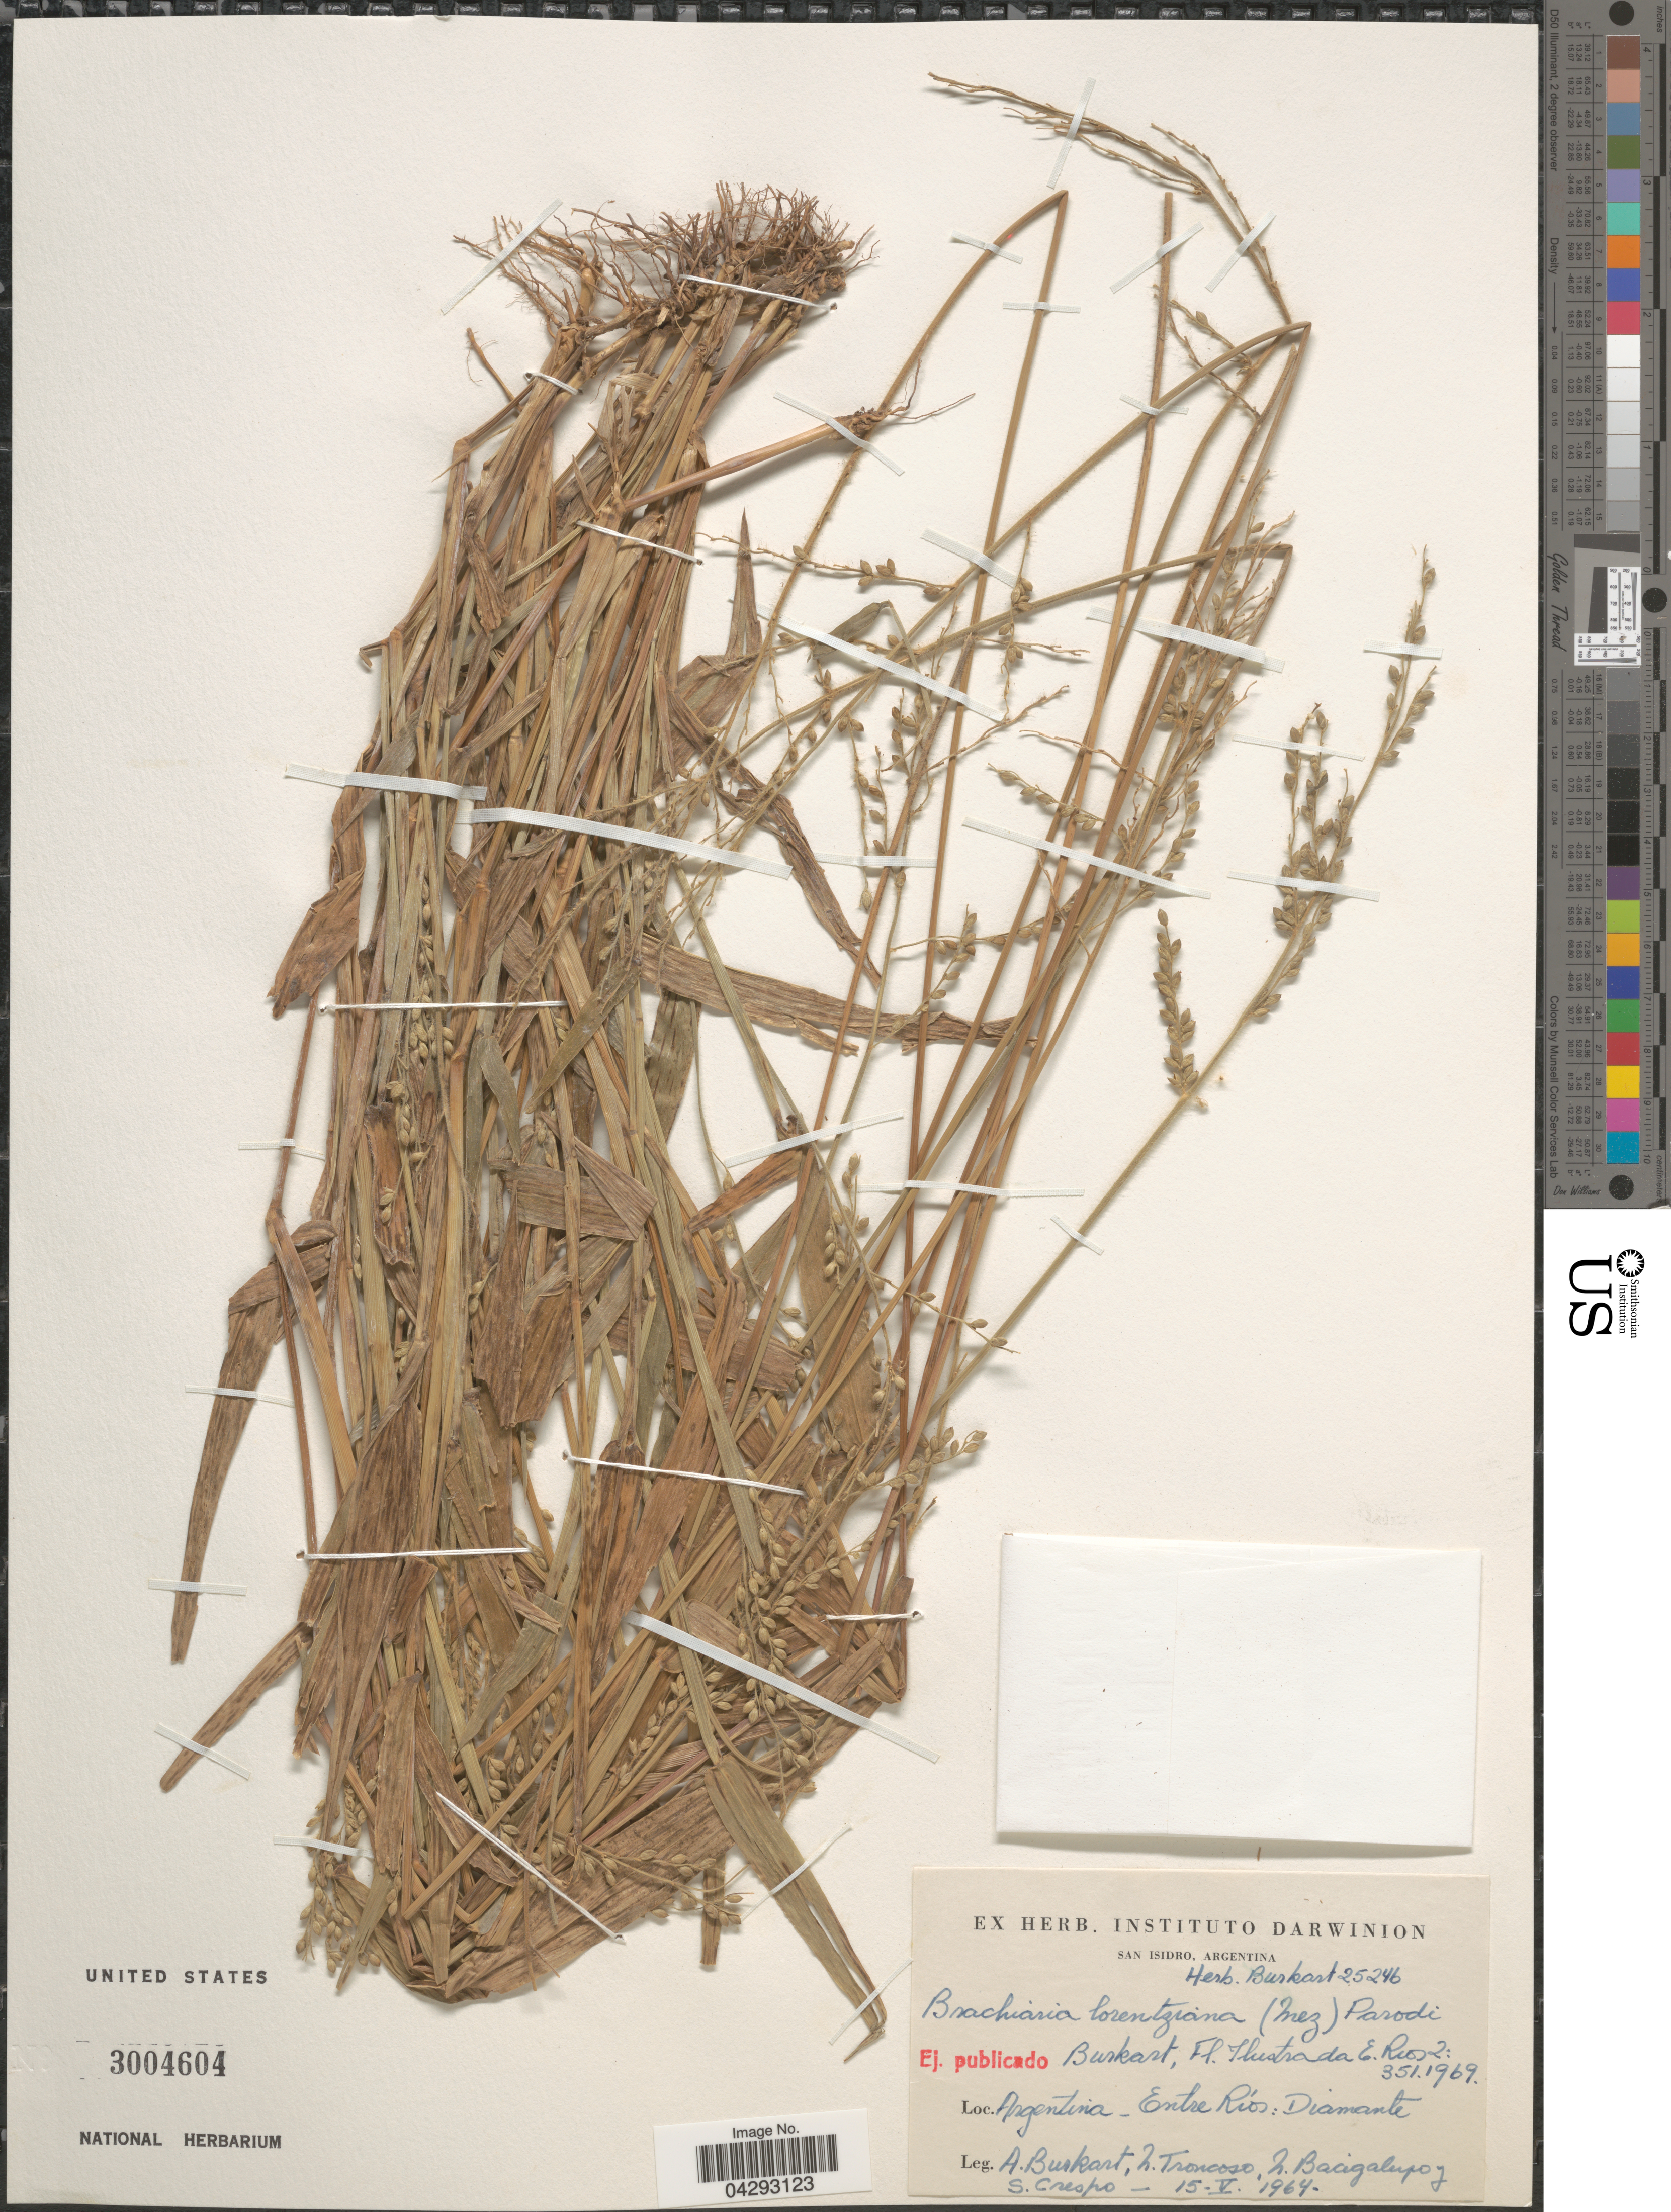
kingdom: Plantae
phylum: Tracheophyta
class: Liliopsida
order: Poales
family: Poaceae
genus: Urochloa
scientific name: Urochloa lorentziana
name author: (Mez) Morrone & Zuloaga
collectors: A. E. Burkart, N. Troncoso, N. M. Bacigalupo & S. Crespo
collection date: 1964-05-15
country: Argentina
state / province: Entre Rios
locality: San Isidro. Entre Ríos: Diamante.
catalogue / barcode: US 3004604